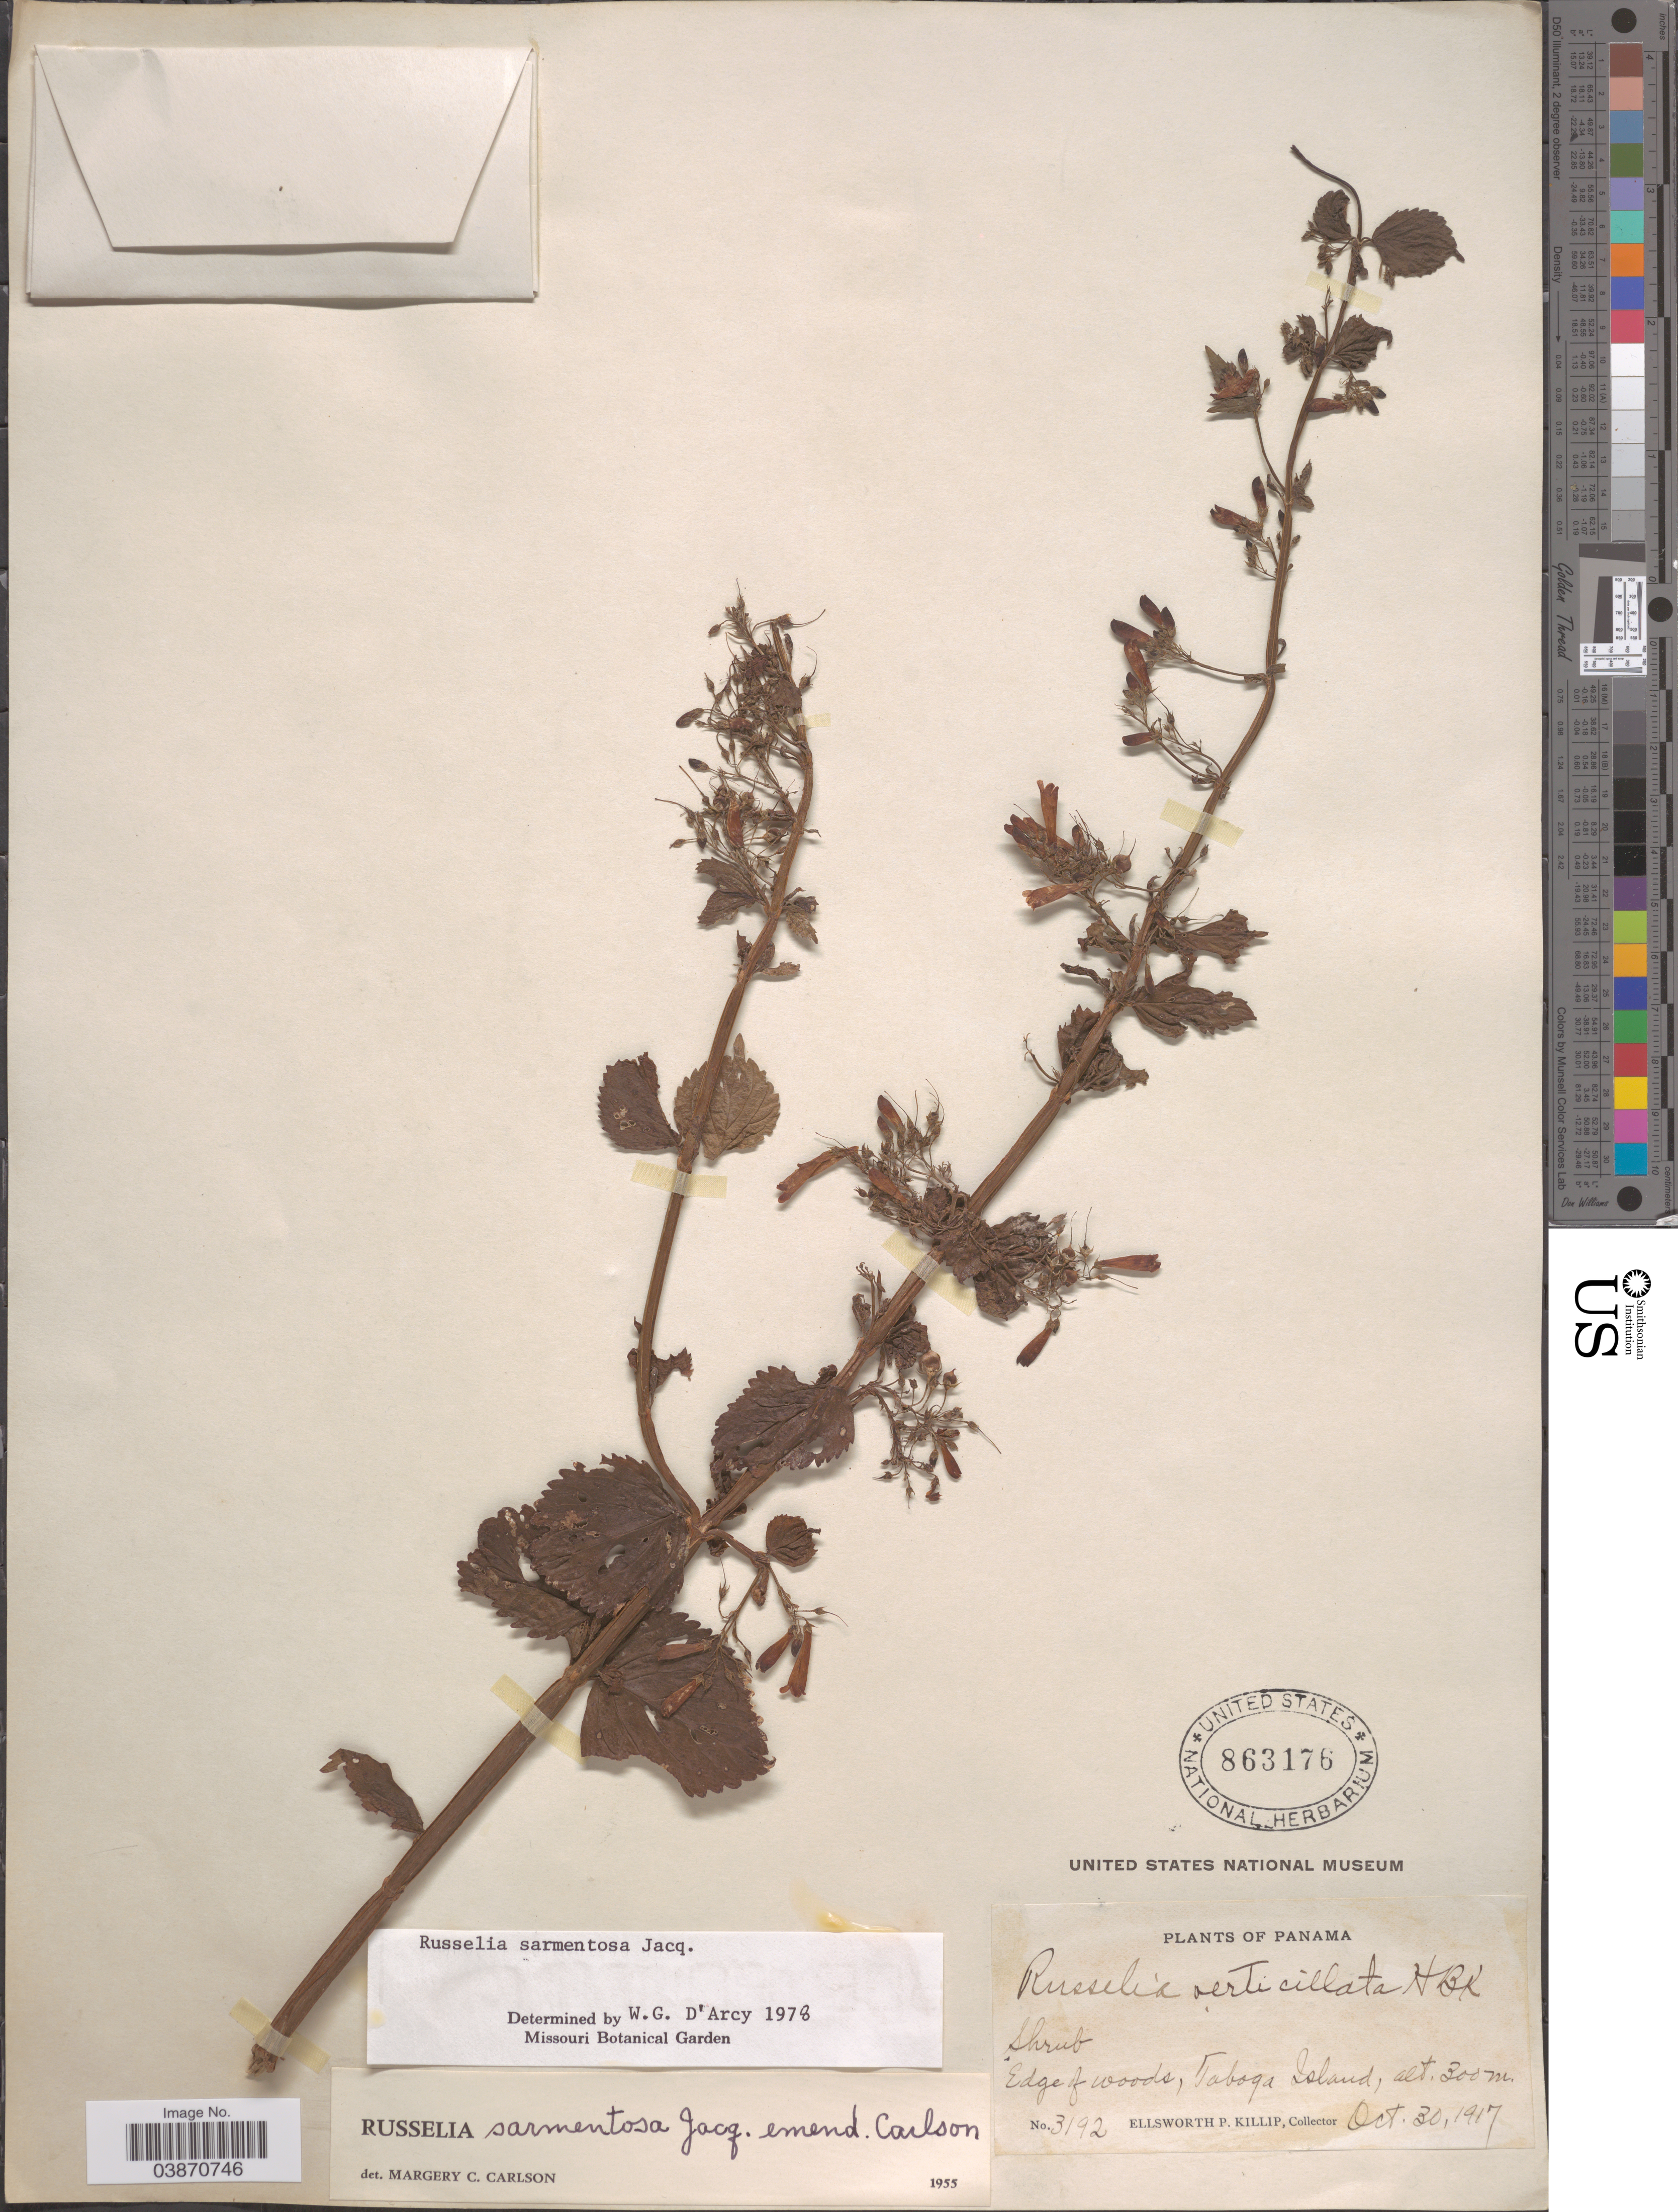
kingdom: Plantae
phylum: Tracheophyta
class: Magnoliopsida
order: Lamiales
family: Plantaginaceae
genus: Russelia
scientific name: Russelia sarmentosa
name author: Jacq.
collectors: E. P. Killip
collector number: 3192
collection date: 1917-10-30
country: Panama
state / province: Panamá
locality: Edge of woods, Taboga Island.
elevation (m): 300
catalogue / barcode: US 863176